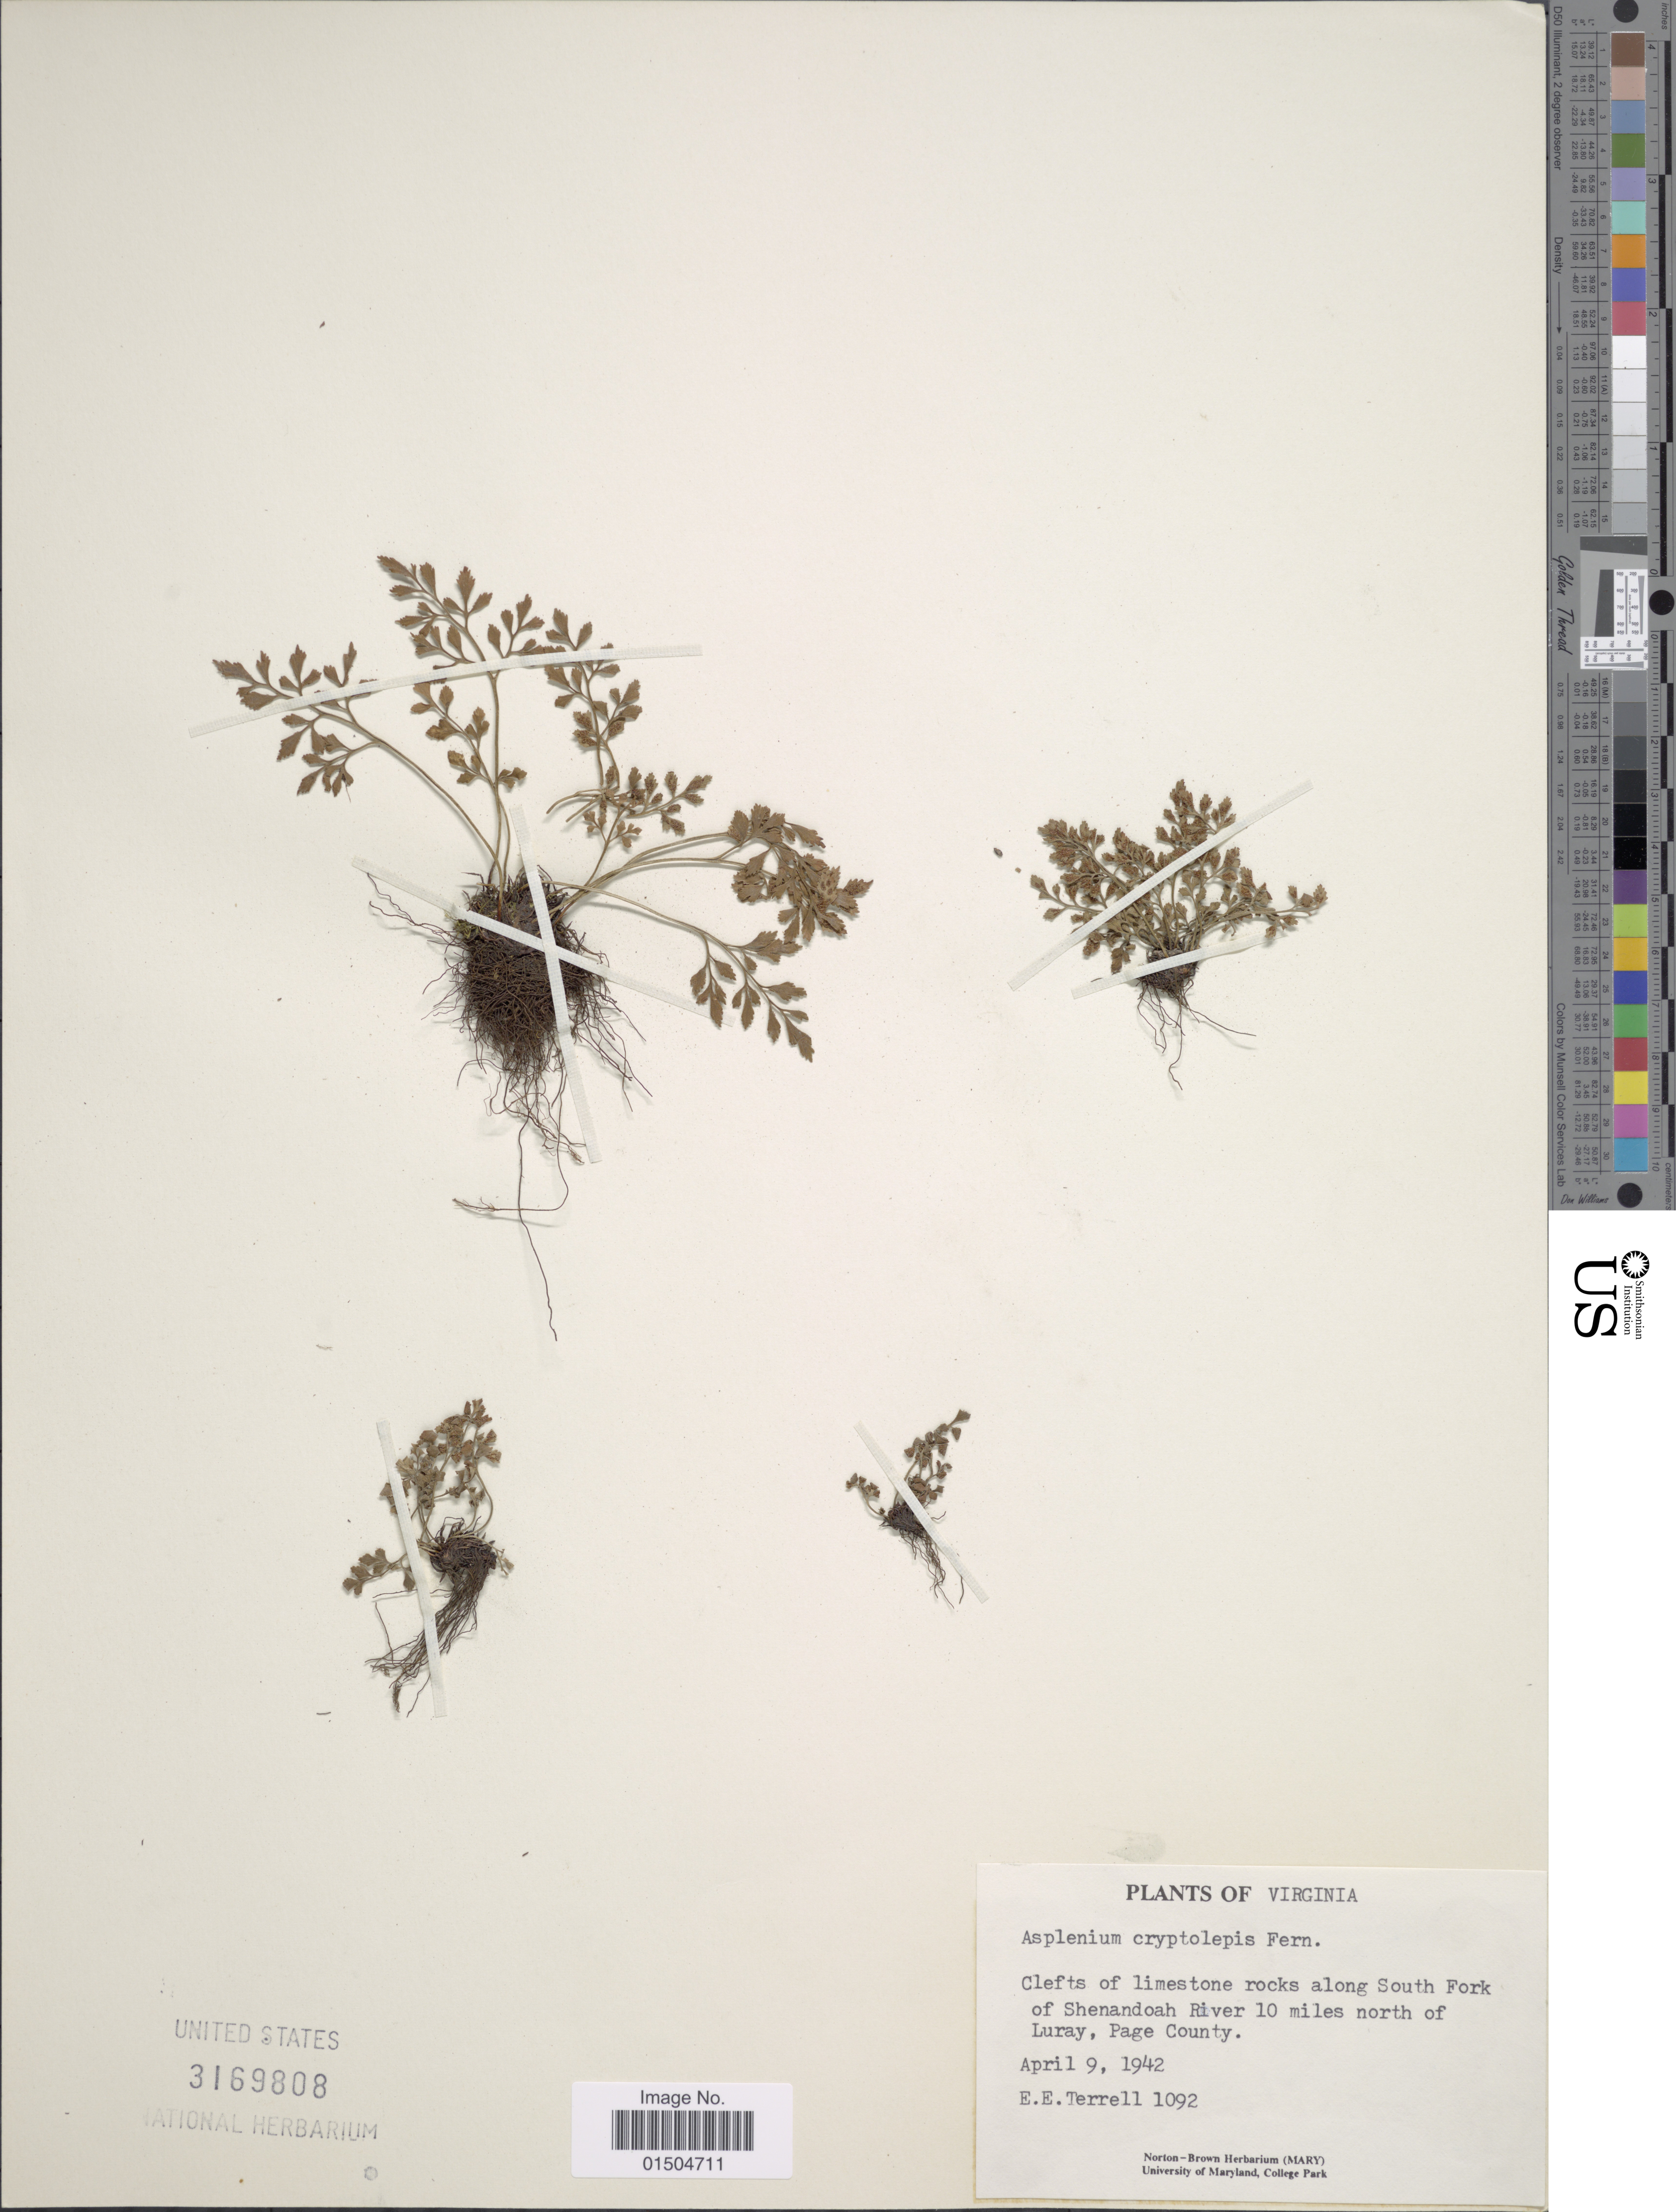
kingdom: Plantae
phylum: Tracheophyta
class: Polypodiopsida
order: Polypodiales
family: Aspleniaceae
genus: Asplenium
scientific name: Asplenium ruta-muraria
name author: L.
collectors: E. E. Terrell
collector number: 1092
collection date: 1942-04-09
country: United States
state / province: Virginia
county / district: Page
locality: Clefts of limestone rocks along South Fork of Shenandoah River 10 miles north of Luray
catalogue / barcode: US 3169808